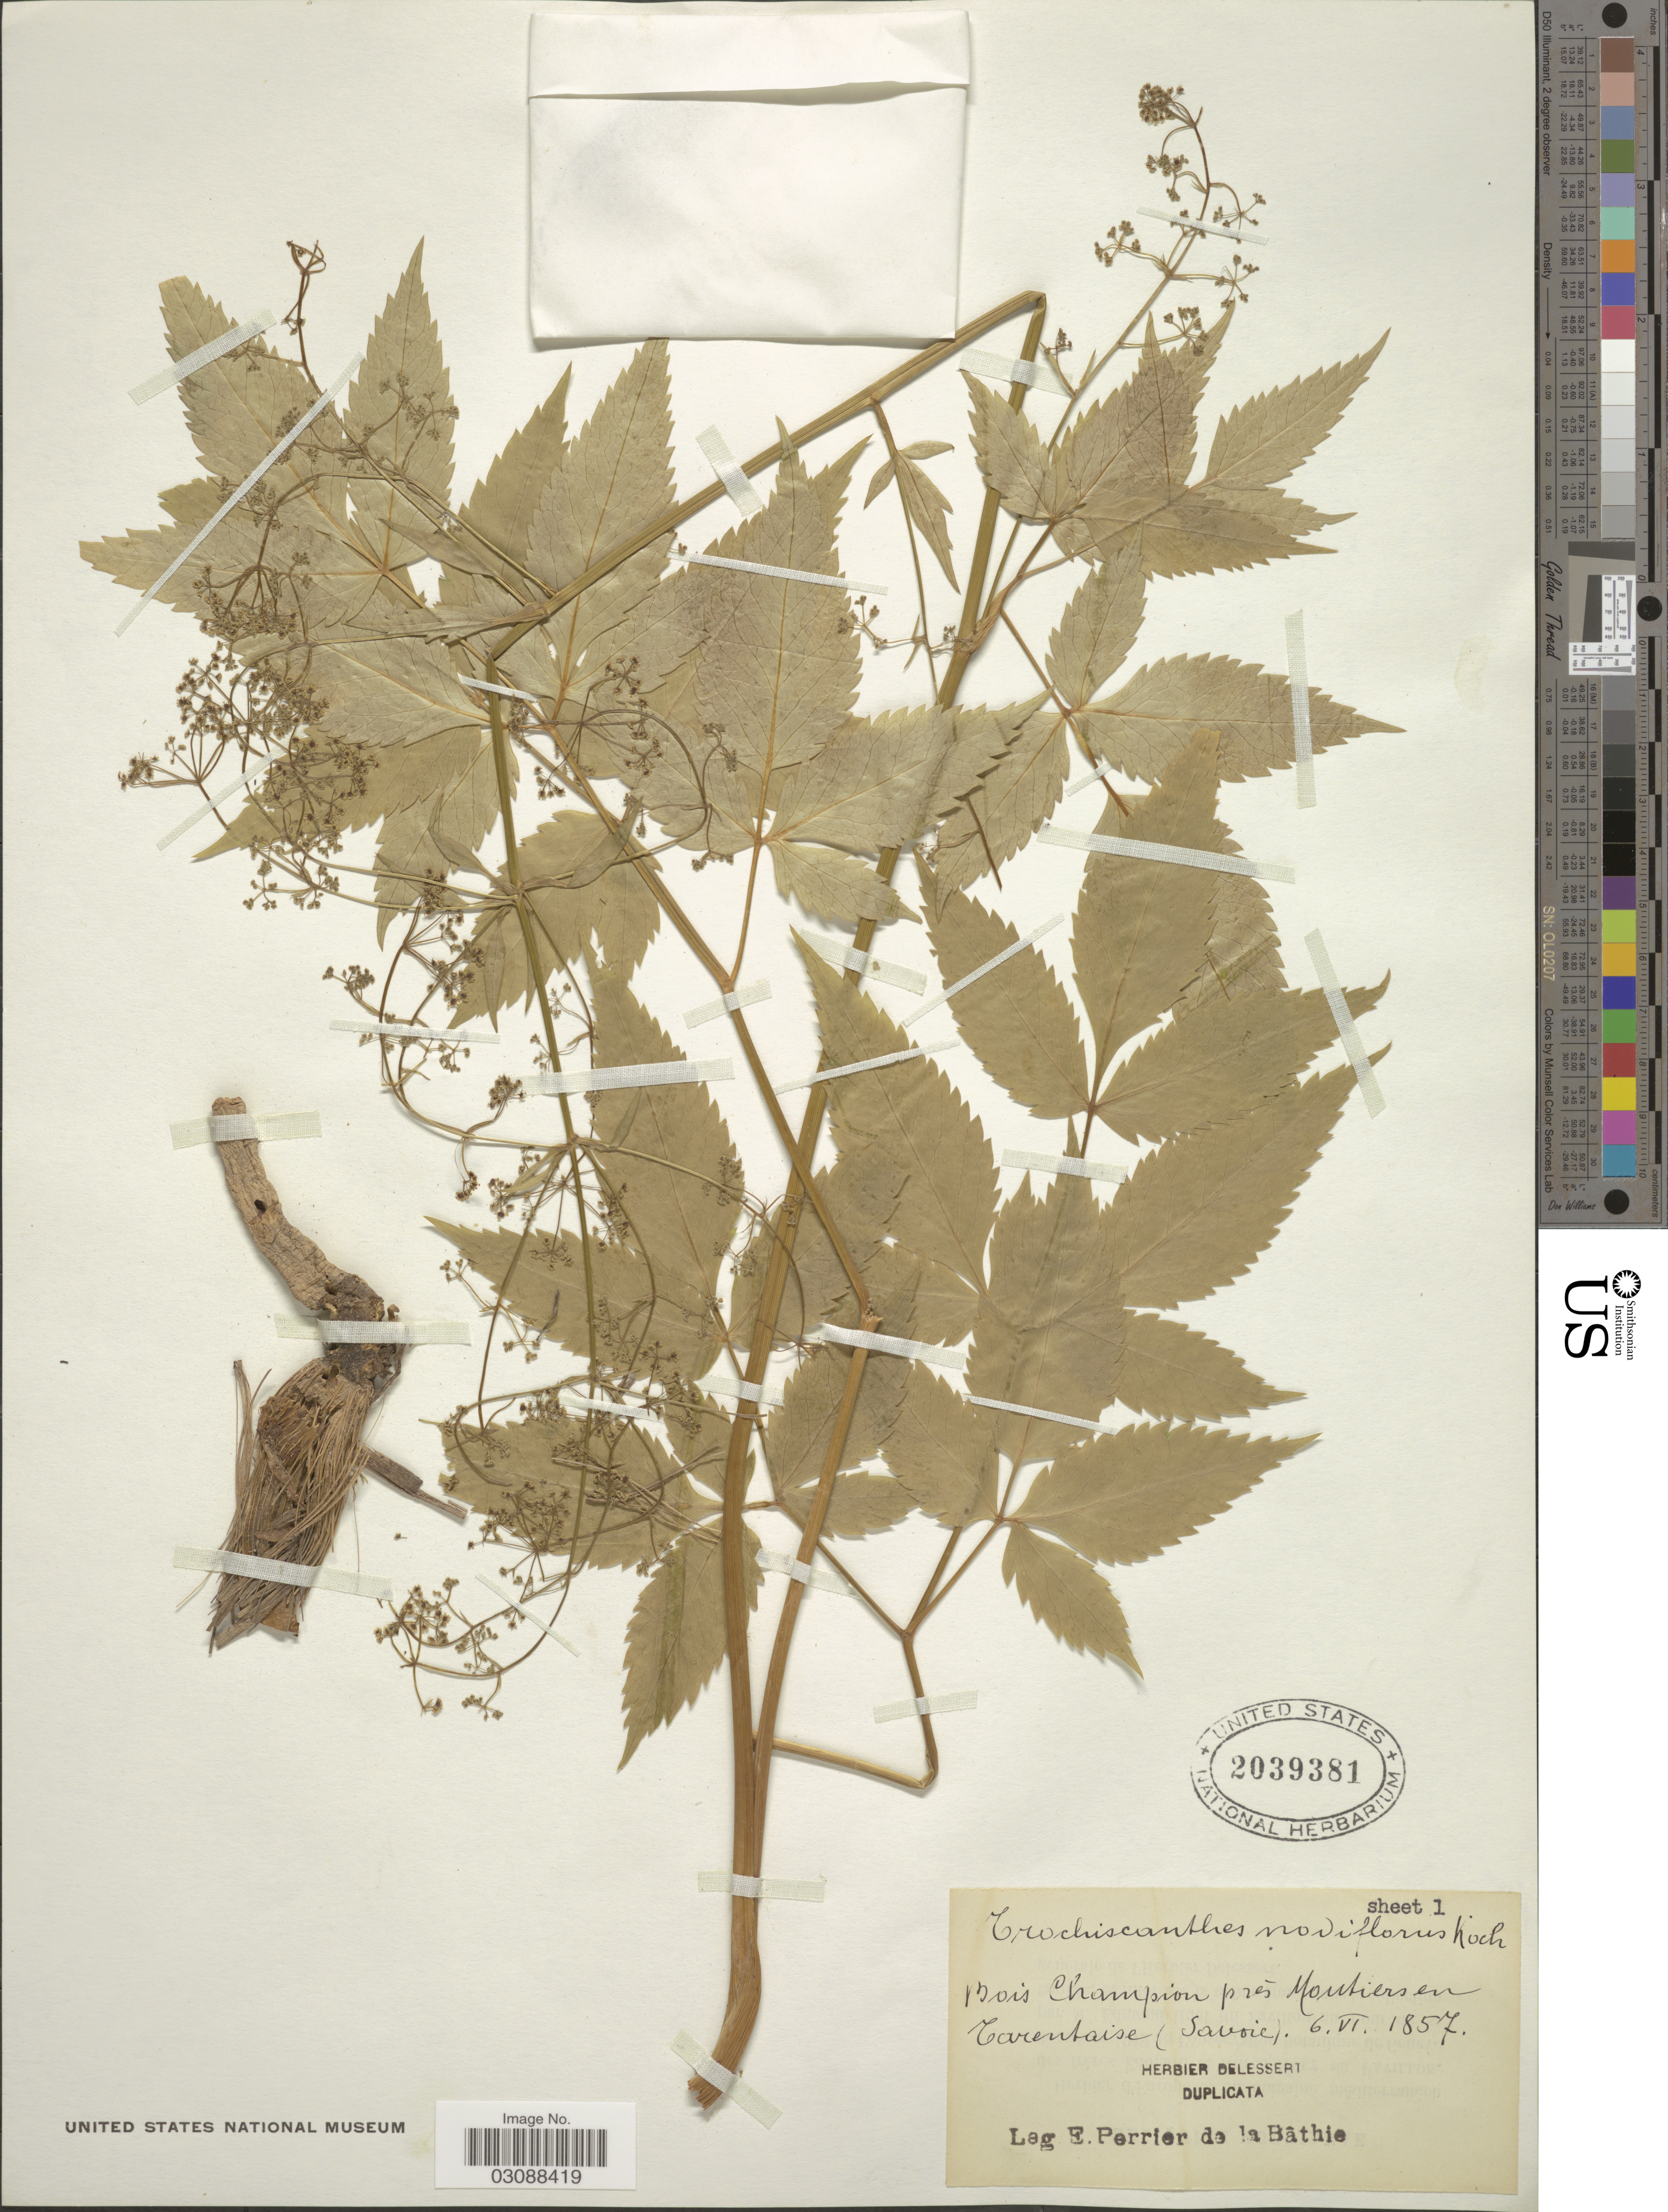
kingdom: Plantae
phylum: Tracheophyta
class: Magnoliopsida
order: Apiales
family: Apiaceae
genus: Trochiscanthes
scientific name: Trochiscanthes nodiflorus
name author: (All.) W.D.J. Koch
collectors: E. Perrier de la Bâthie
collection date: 1857-06-06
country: France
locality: Bois Champion prés Montiers en Tarentaise (Savoie).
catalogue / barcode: US 2039381